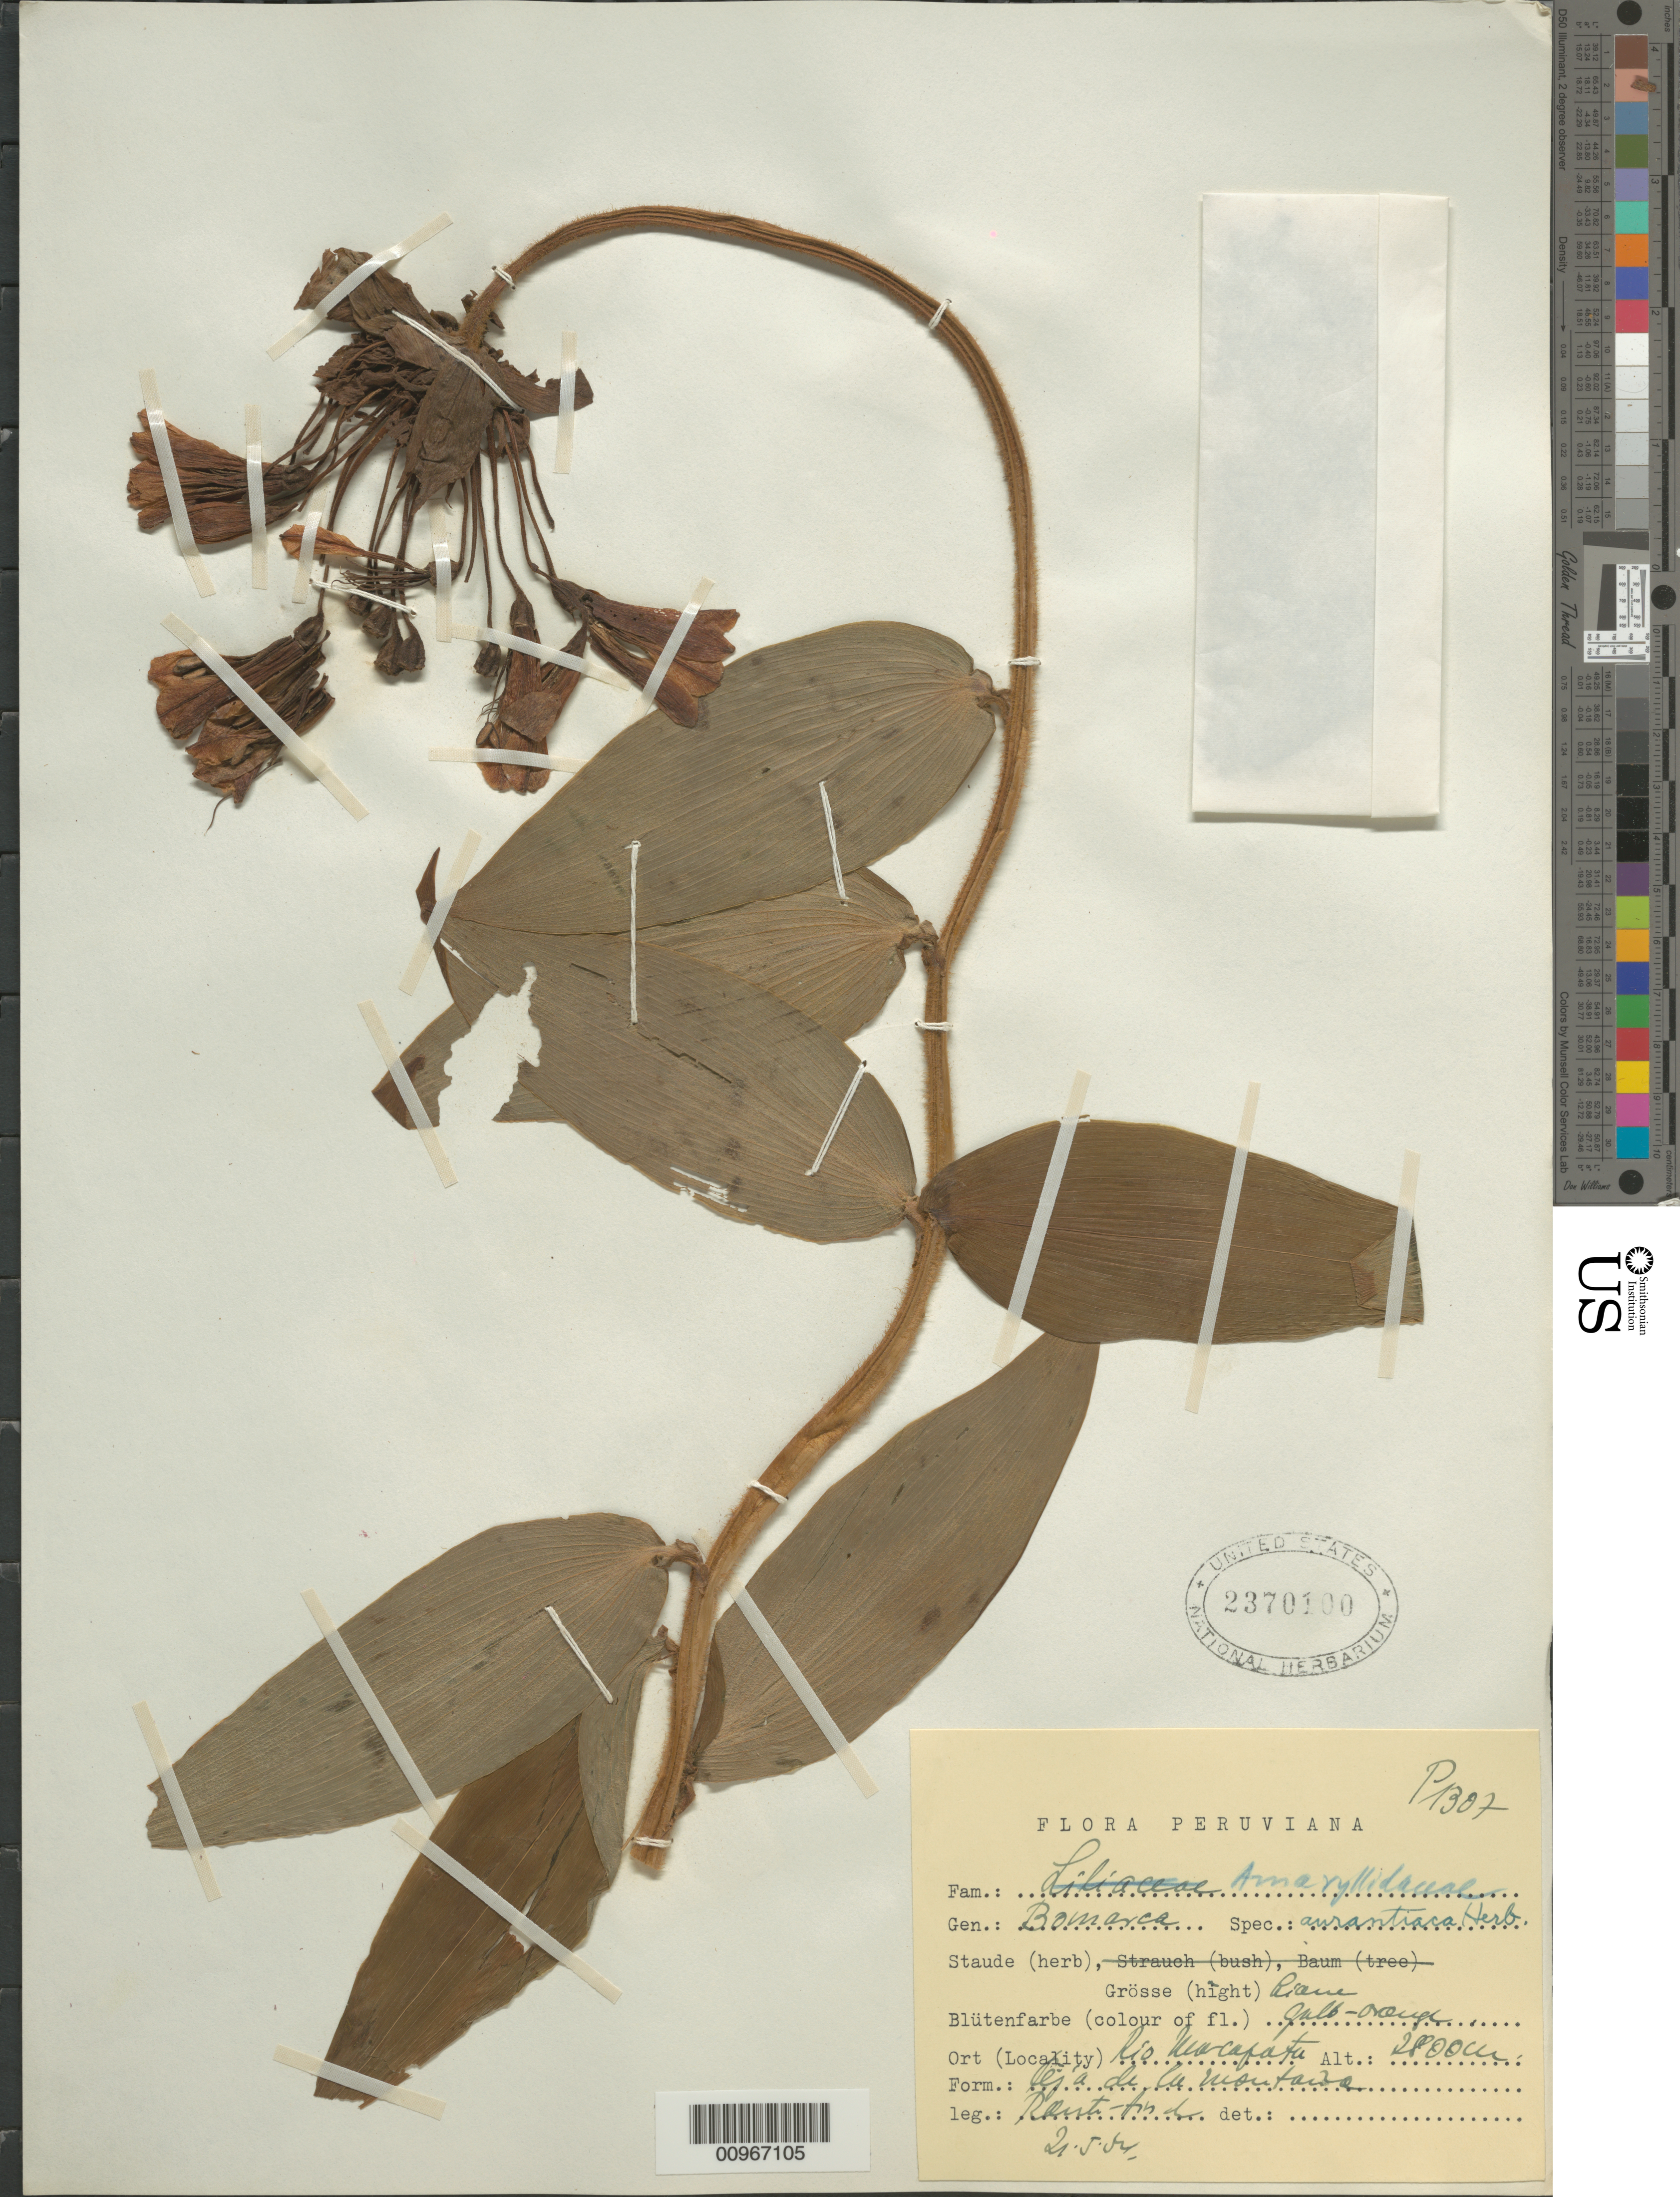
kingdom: Plantae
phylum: Tracheophyta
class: Liliopsida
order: Liliales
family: Alstroemeriaceae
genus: Bomarea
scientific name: Bomarea aurantiaca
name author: Herb.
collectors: W. Rauh & G. Hirsch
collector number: P1307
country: Peru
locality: Rio Uacapatu, Cej a de la Montana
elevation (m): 2800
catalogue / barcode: US 2370100